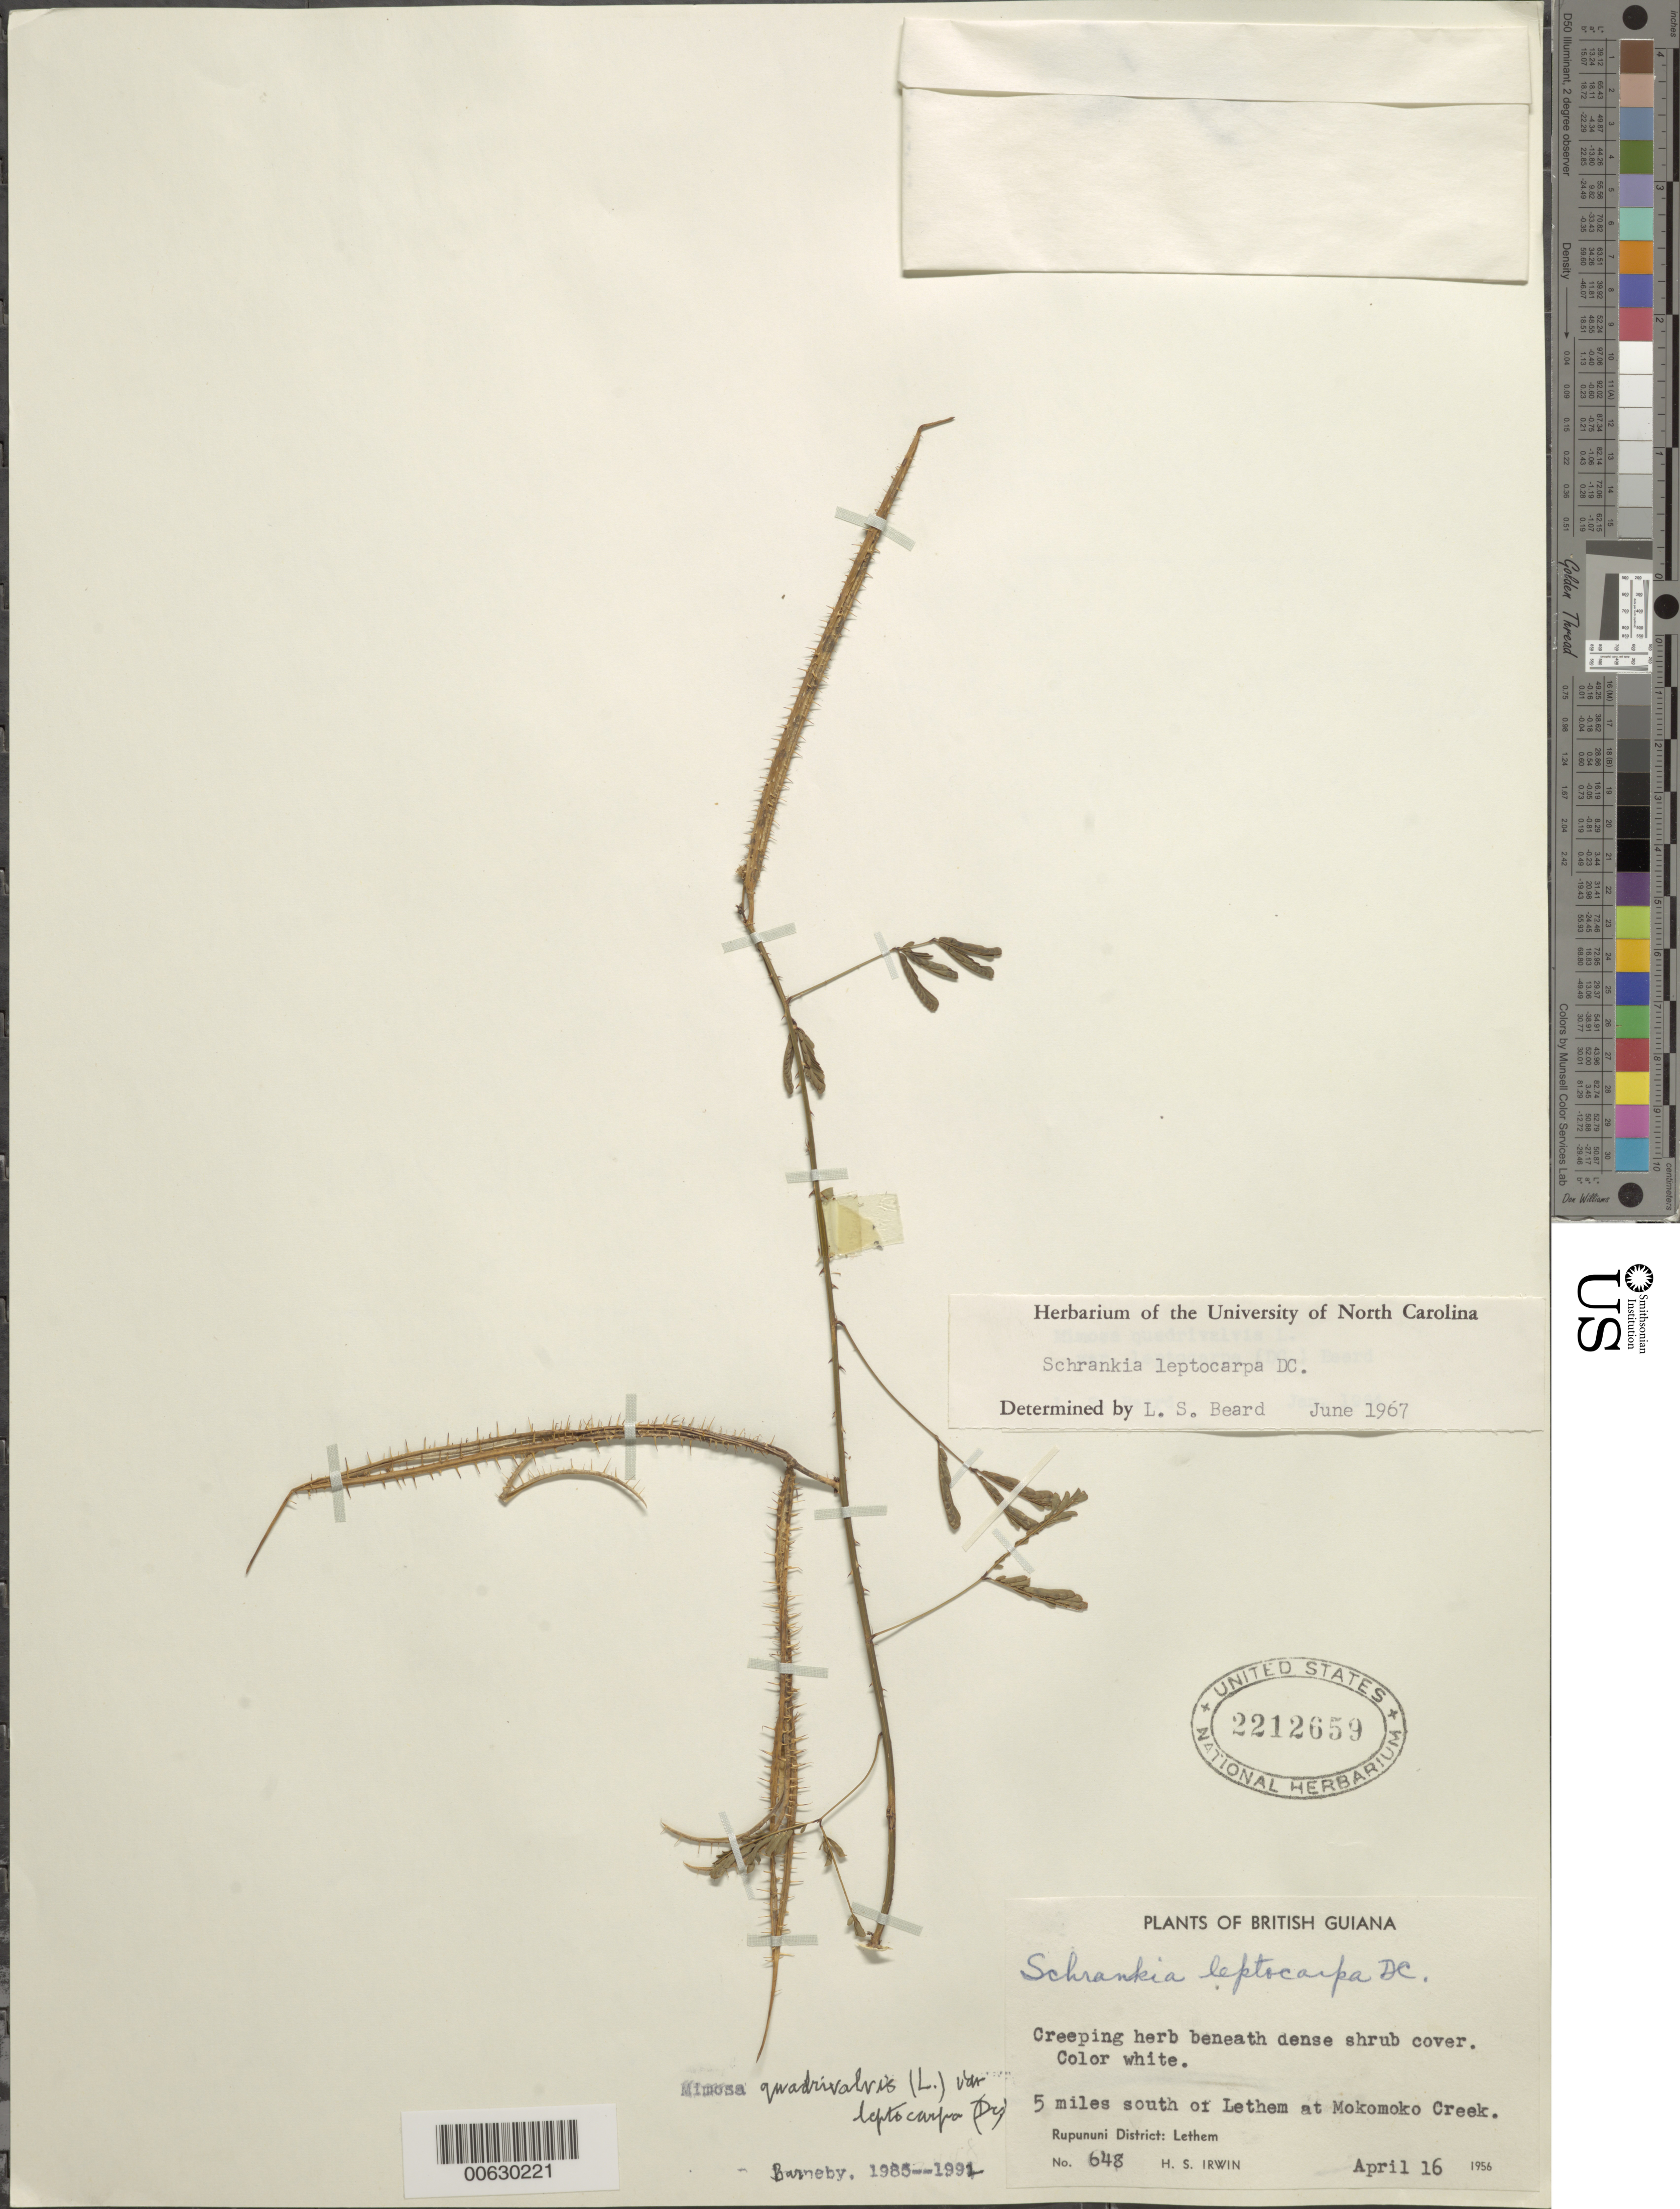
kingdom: Plantae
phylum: Tracheophyta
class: Magnoliopsida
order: Fabales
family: Fabaceae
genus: Mimosa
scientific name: Mimosa candollei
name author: R. Grether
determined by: Strong, Mark T., (BOT), Smithsonian Institution - National Museum of Natural History (UNITED STATES)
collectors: H. Irwin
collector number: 648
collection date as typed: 16-Apr-56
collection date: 1956-04-16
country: Guyana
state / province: U. Takutu-U. Essequibo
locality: Rupununi Dist., 5 mi. S of Lethem at Mokomoko Creek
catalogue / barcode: US 2212659